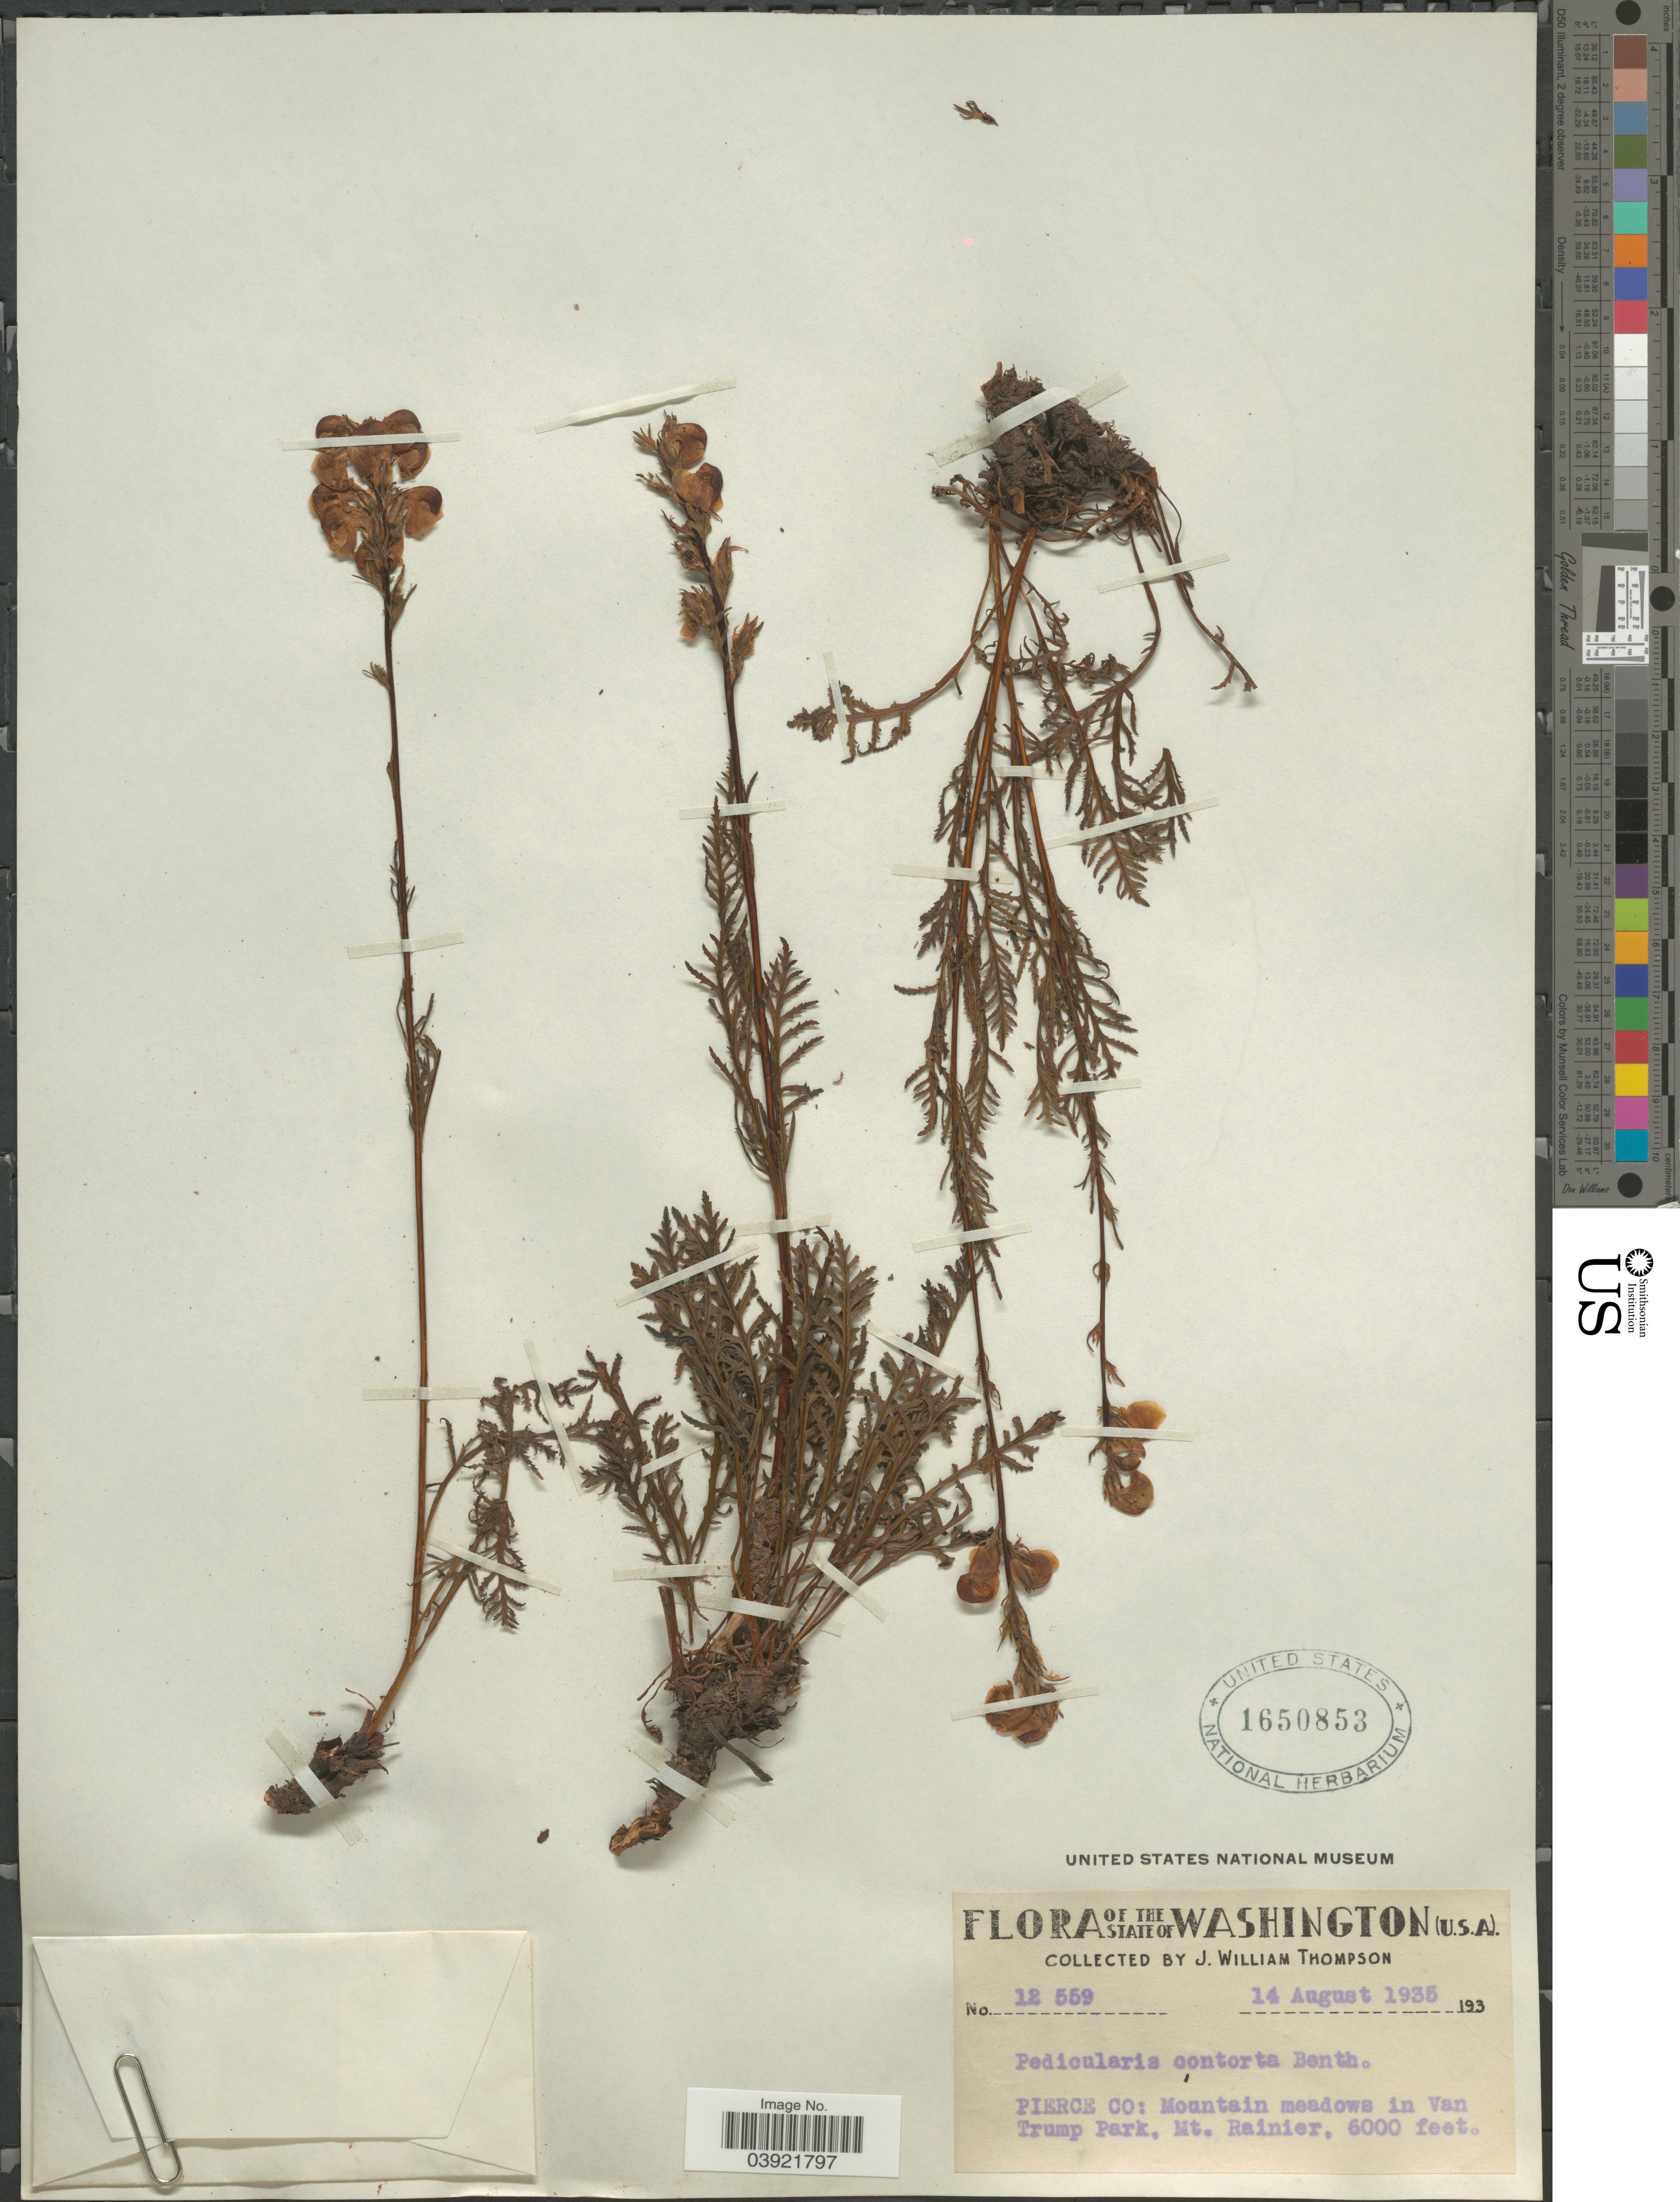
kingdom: Plantae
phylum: Tracheophyta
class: Magnoliopsida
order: Lamiales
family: Orobanchaceae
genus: Pedicularis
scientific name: Pedicularis contorta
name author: Benth.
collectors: J. W. Thompson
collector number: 12559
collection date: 1935-08-14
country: United States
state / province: Washington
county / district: Pierce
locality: Pierce Co: Mountain meadows in Van Trump Park, Mt. Rainier.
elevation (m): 1829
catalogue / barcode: US 1650853